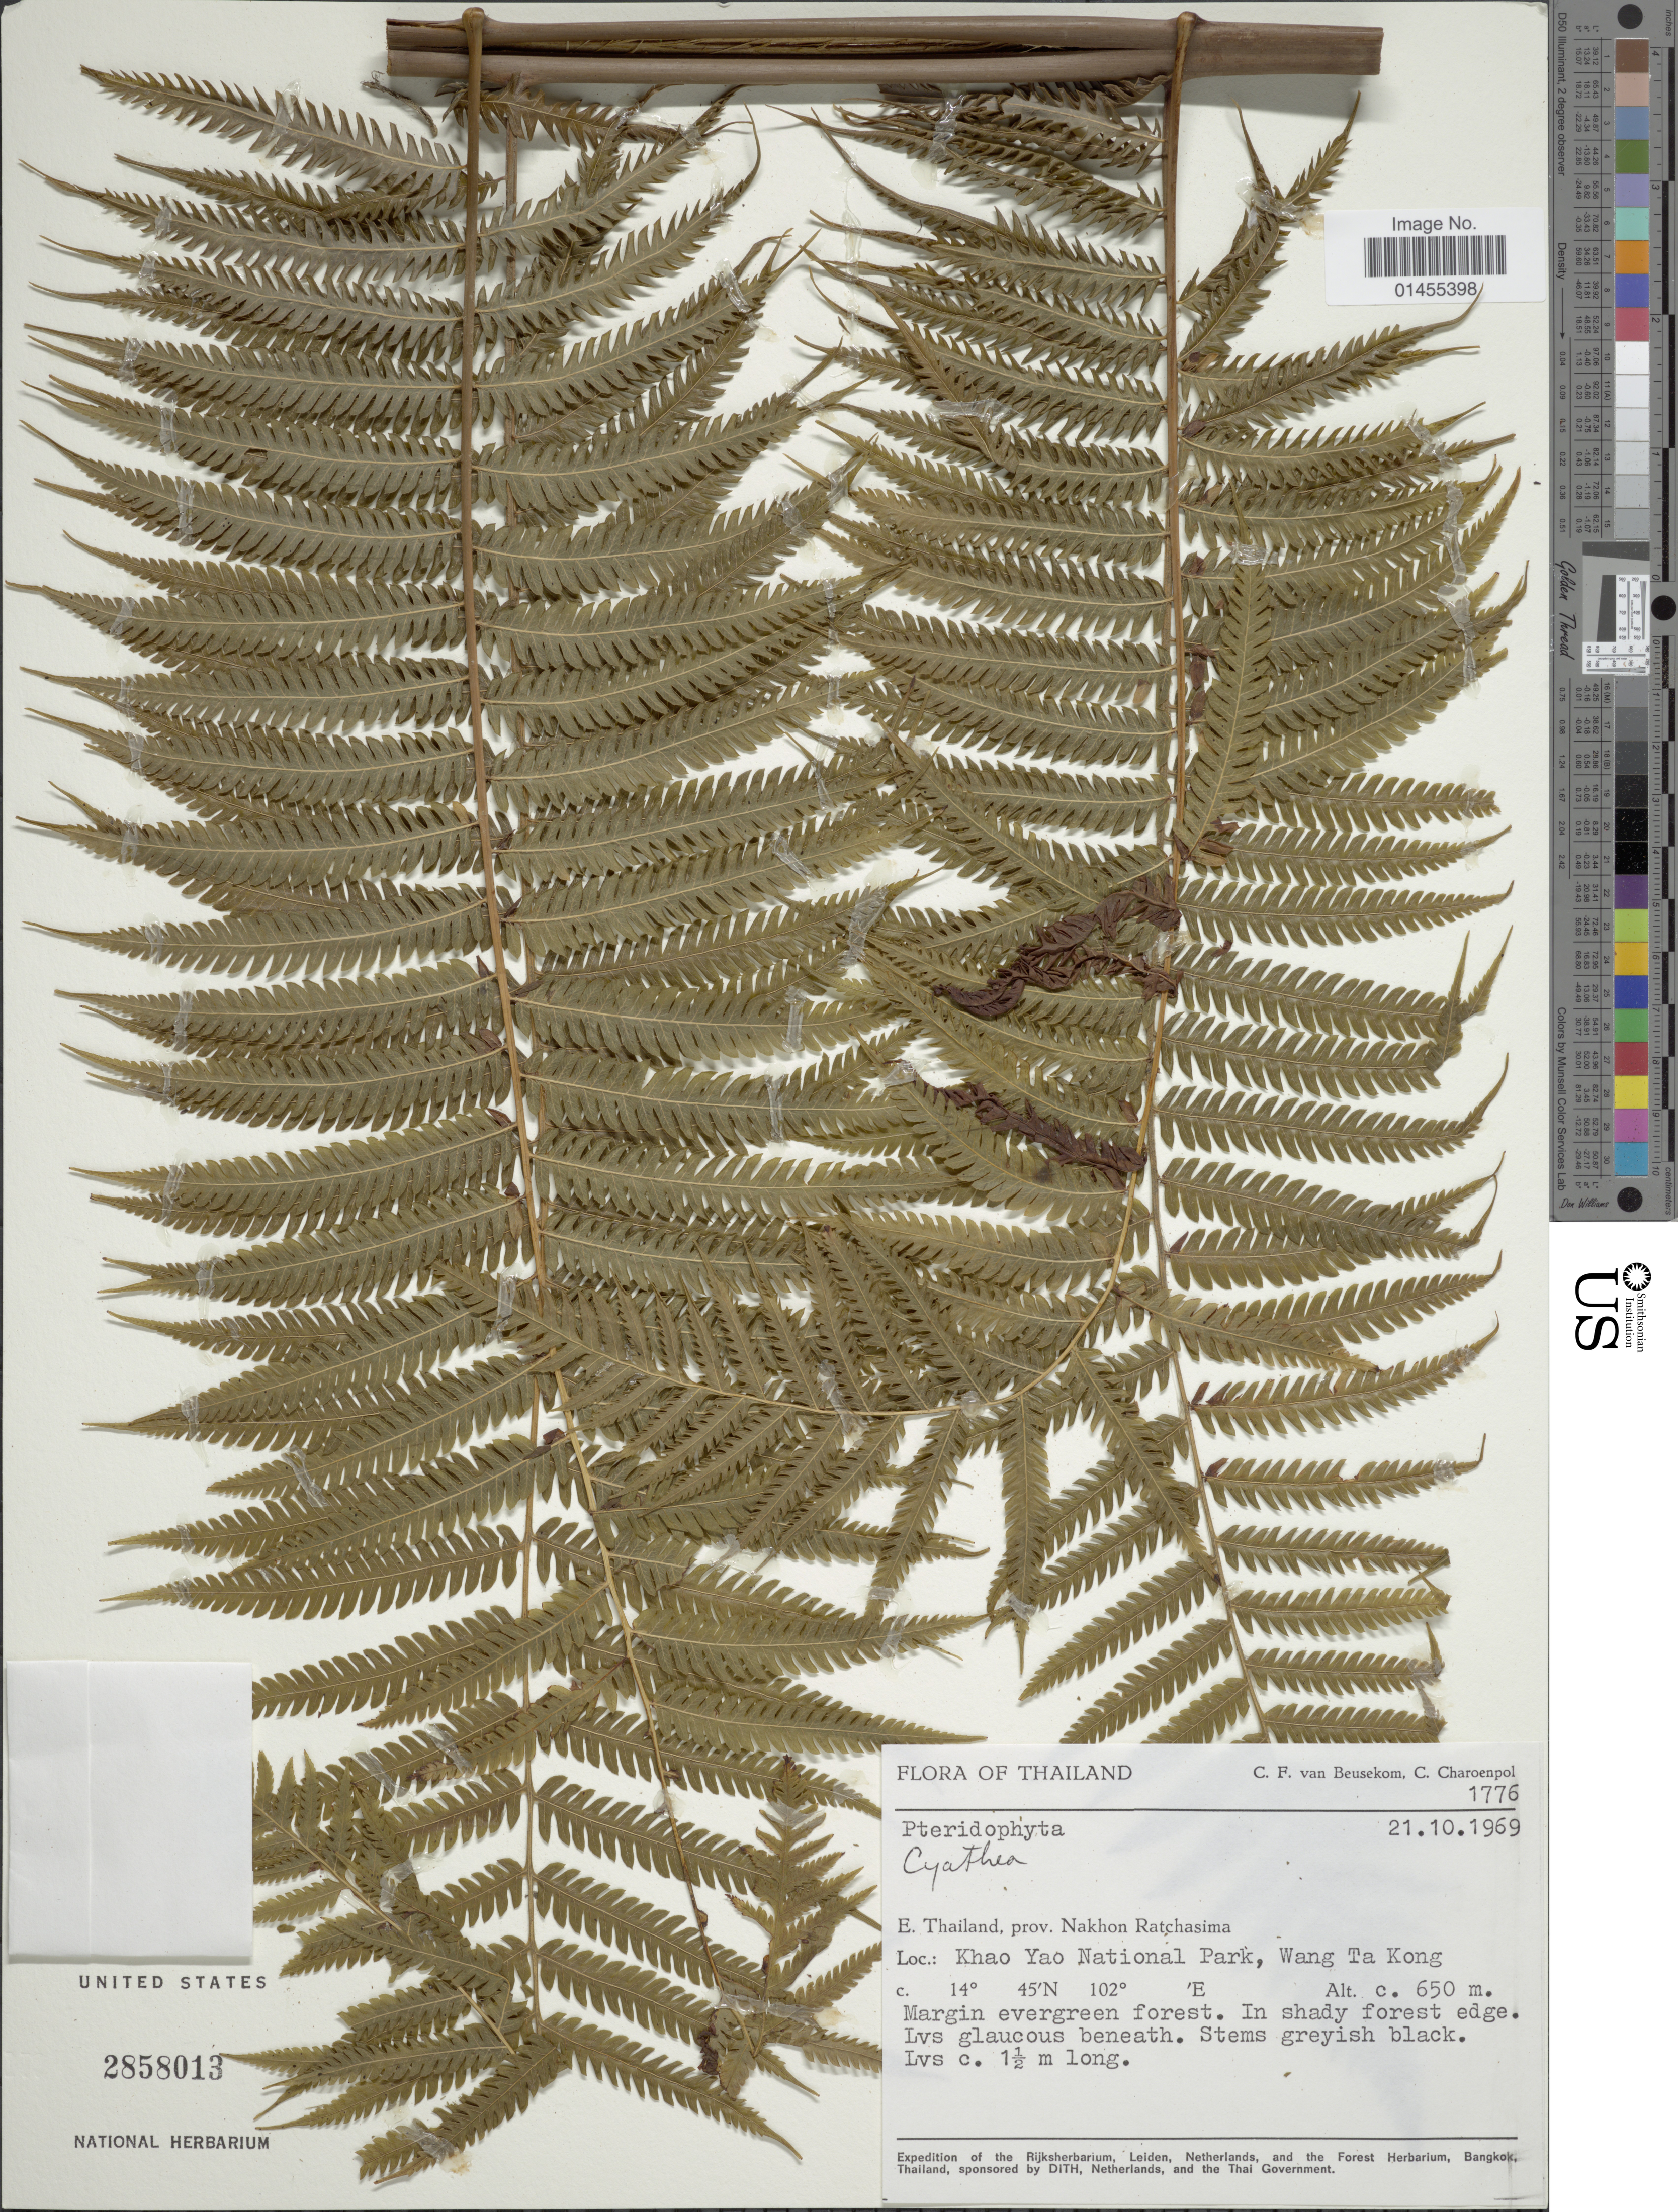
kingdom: Plantae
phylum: Tracheophyta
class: Polypodiopsida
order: Cyatheales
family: Cyatheaceae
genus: Alsophila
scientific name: Alsophila sp.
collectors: C. F. Beusekom & C. Charoenphol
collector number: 1776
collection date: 1969-10-21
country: Thailand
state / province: Nakhon Ratchasima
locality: E. Thailand, Khao Yao National Park, Wang Ta Kong, Margin evergreen forest.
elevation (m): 650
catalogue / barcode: US 2858013